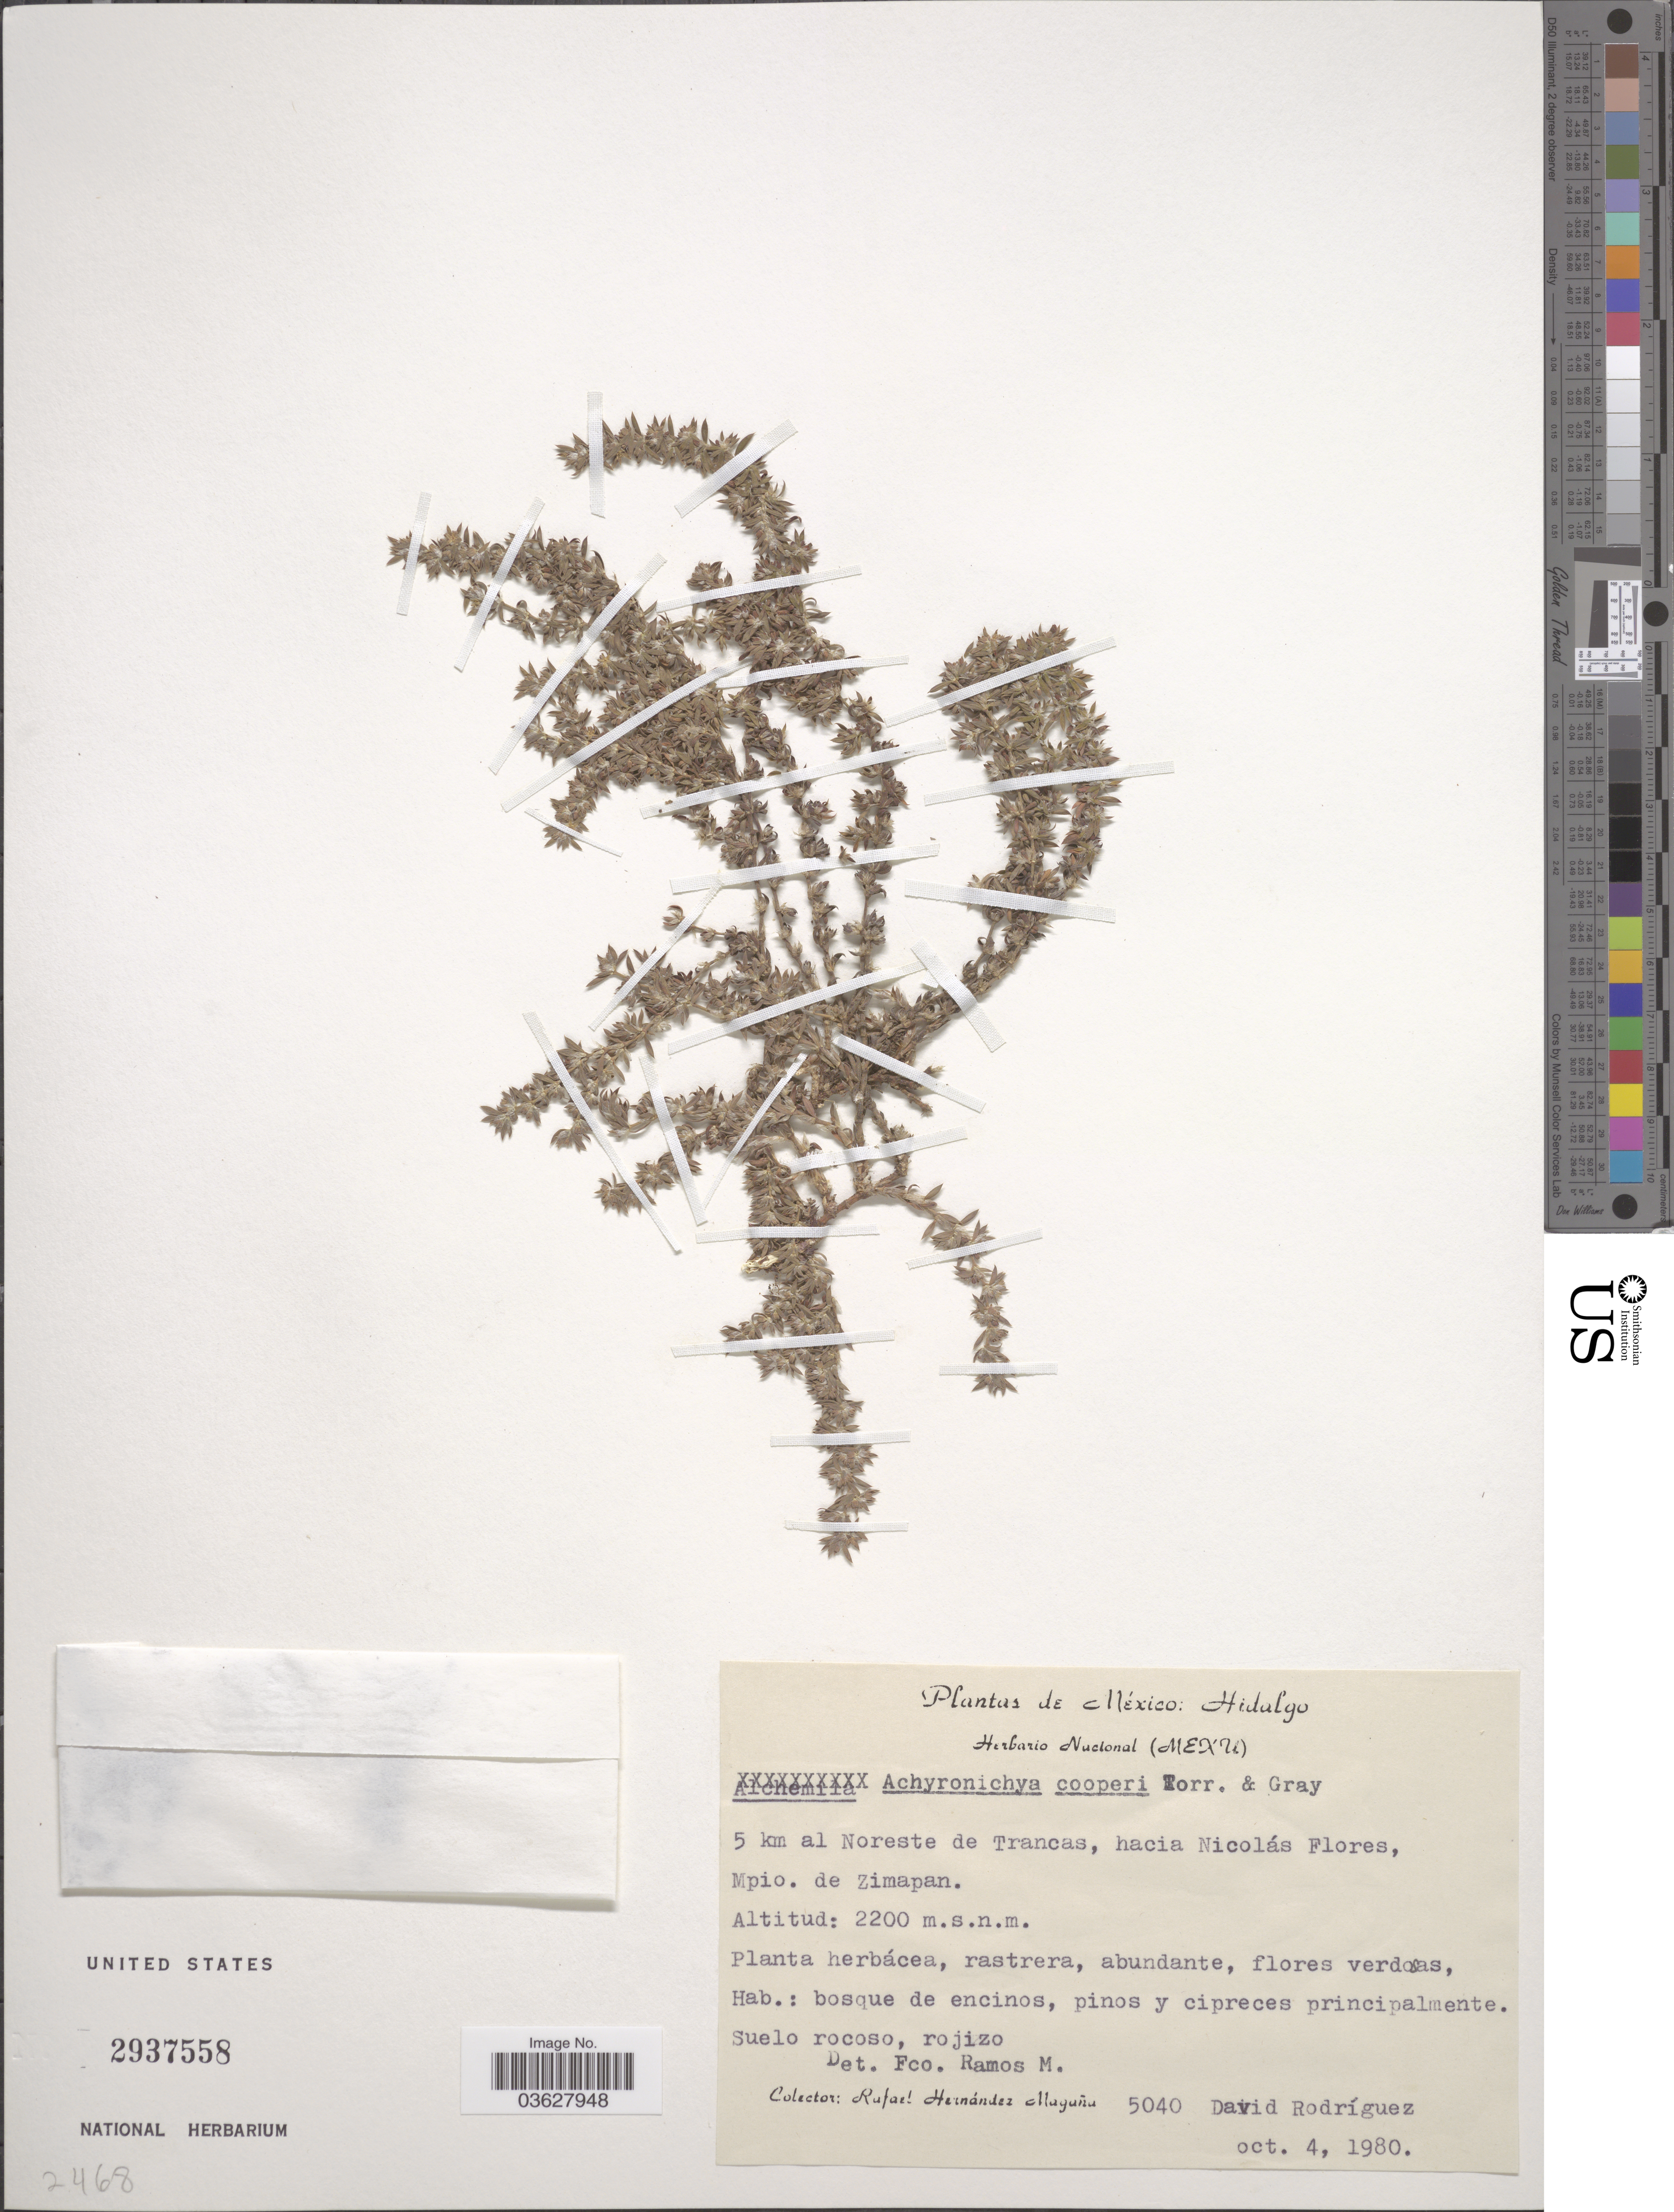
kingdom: Plantae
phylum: Tracheophyta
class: Magnoliopsida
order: Caryophyllales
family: Caryophyllaceae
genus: Achyronychia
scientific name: Achyronychia cooperi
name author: A. Gray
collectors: R. Hernández-M. & D. Rodriguez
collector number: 5040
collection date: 1980-10-04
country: Mexico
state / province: Hidalgo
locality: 5 km al Noreste de Trancas, hacia Nicolás Flores, Mpio. de Zimapan.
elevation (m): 2200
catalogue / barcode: US 2937558